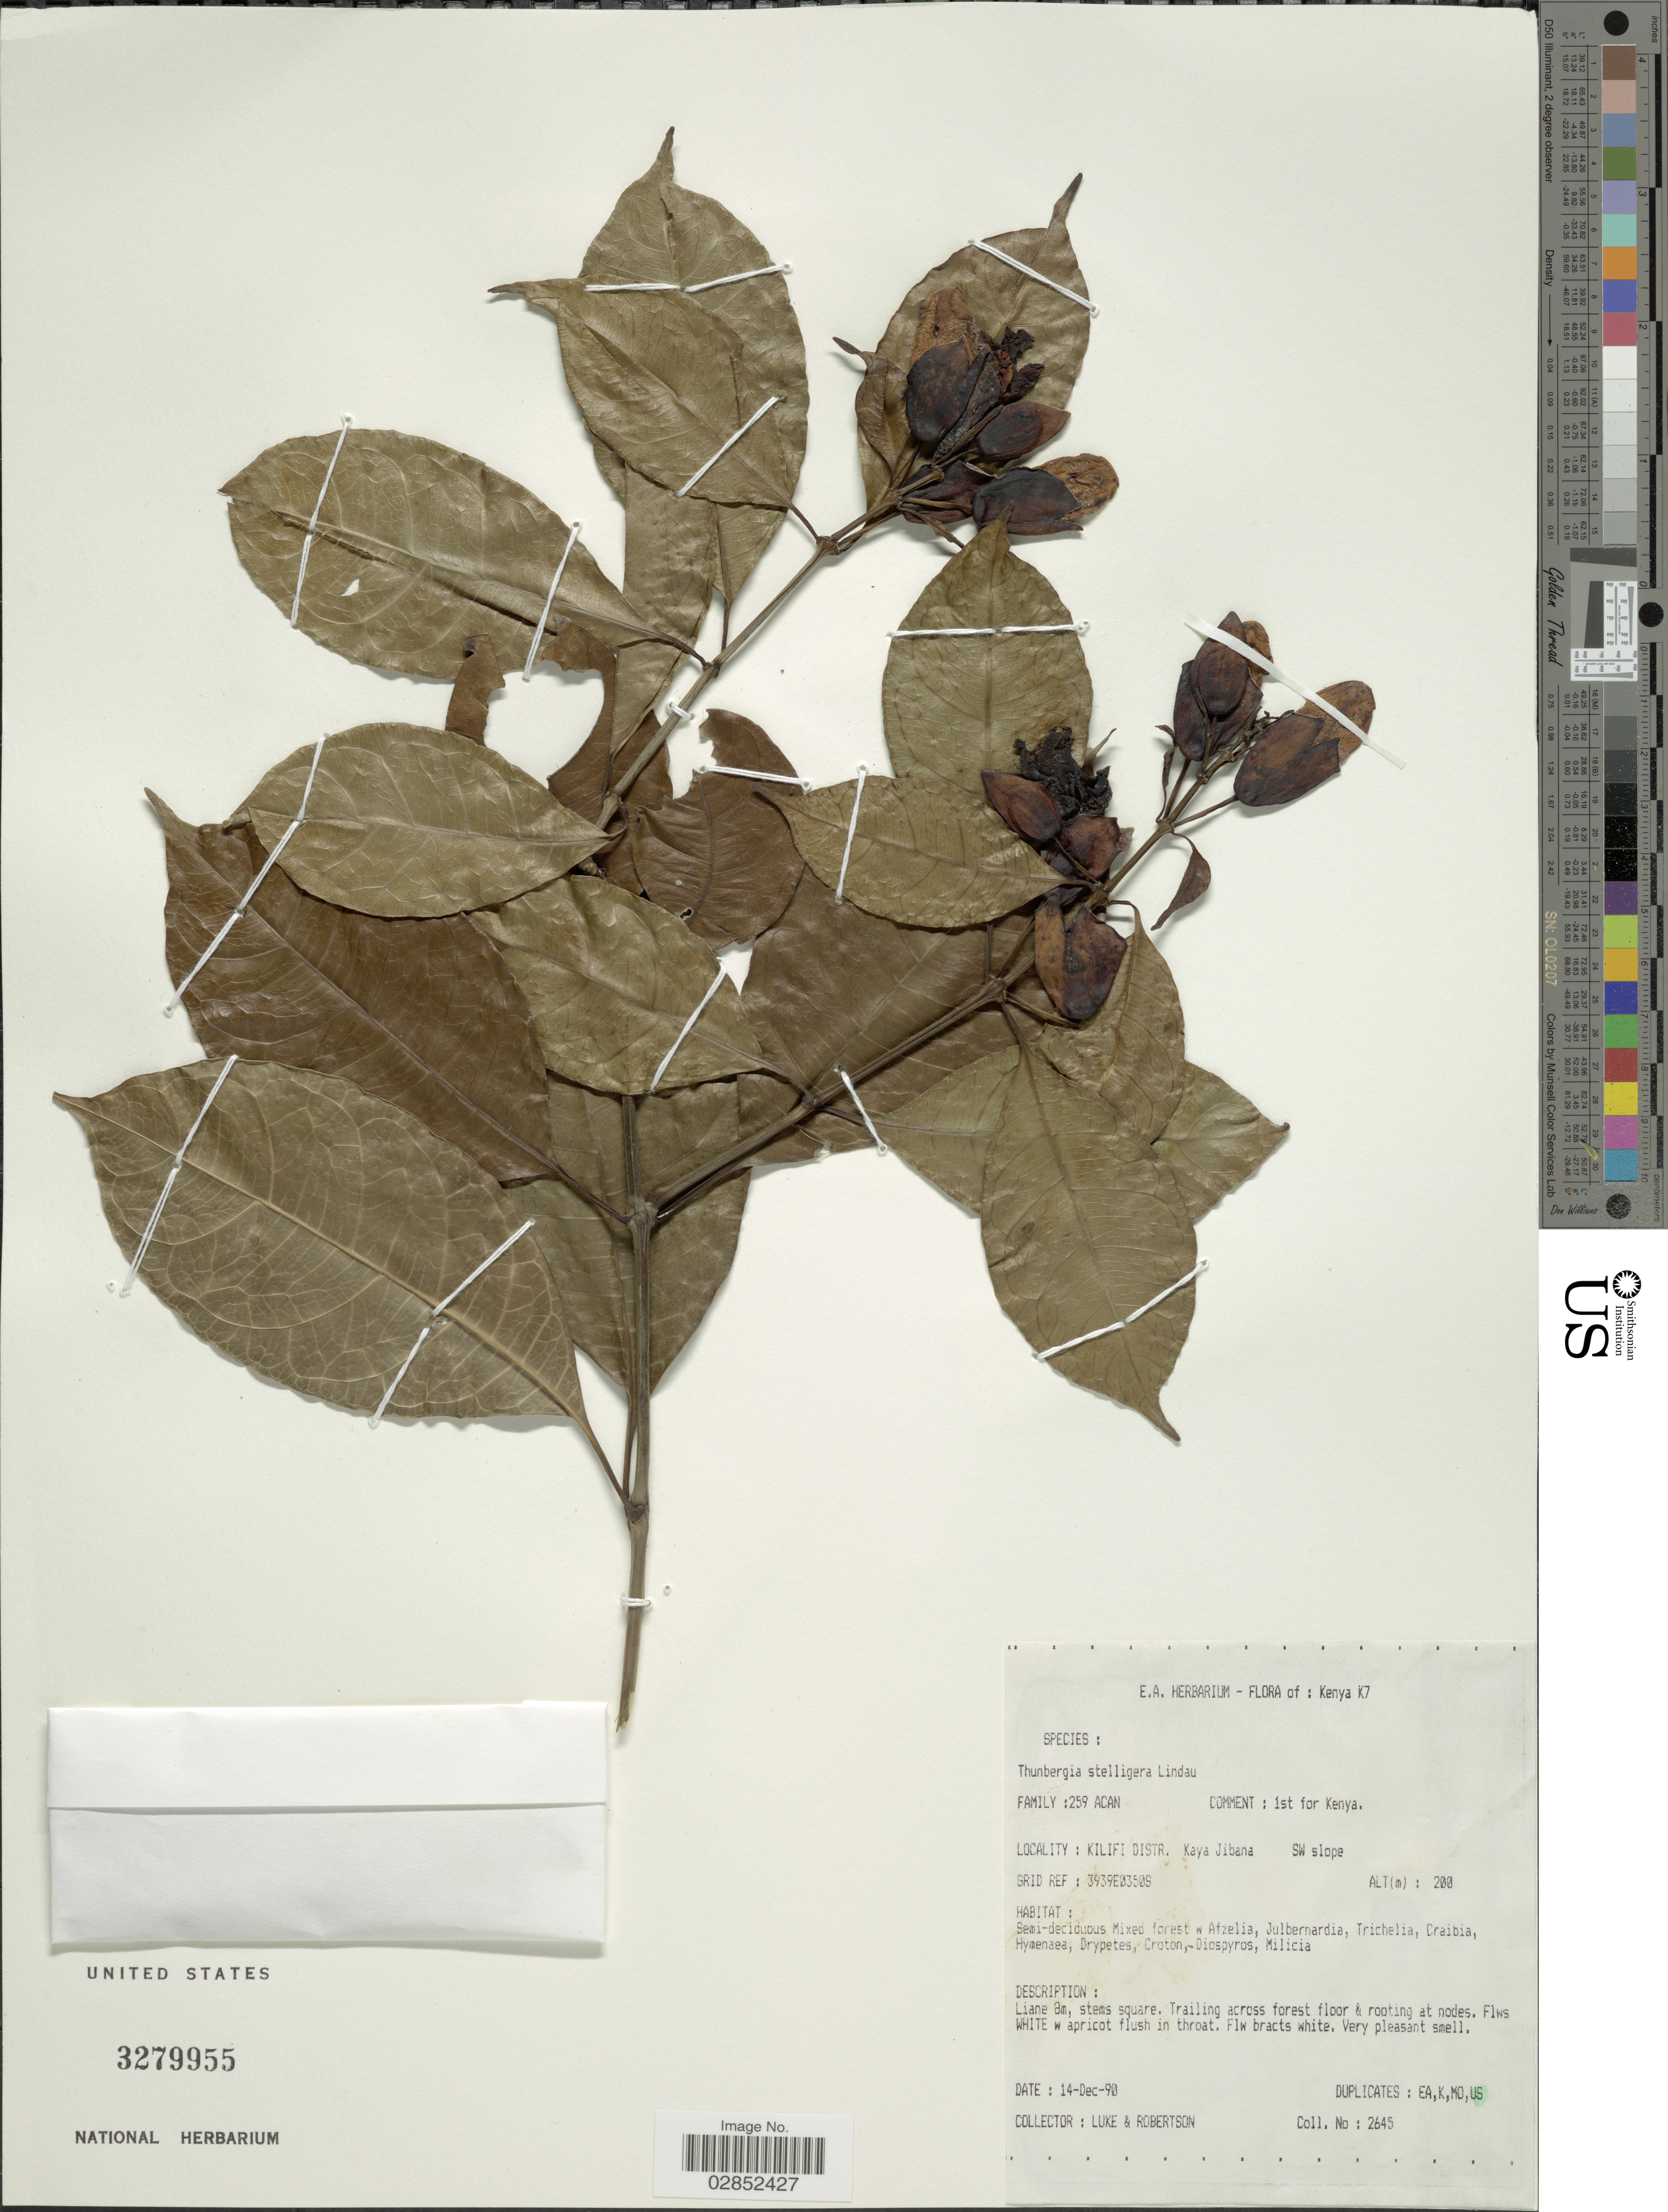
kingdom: Plantae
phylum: Tracheophyta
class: Magnoliopsida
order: Lamiales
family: Acanthaceae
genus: Thunbergia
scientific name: Thunbergia stelligera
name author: Lindau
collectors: -. Luke & -. Robertson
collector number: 2645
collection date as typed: Transcribed d/m/y: 14/12/90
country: Kenya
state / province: Kilifi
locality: Kenya K7, Kilifi Distr., Kaya Jibana, SW slope, Grid Ref.: 3939E0350S.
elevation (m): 200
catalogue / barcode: US 3279955